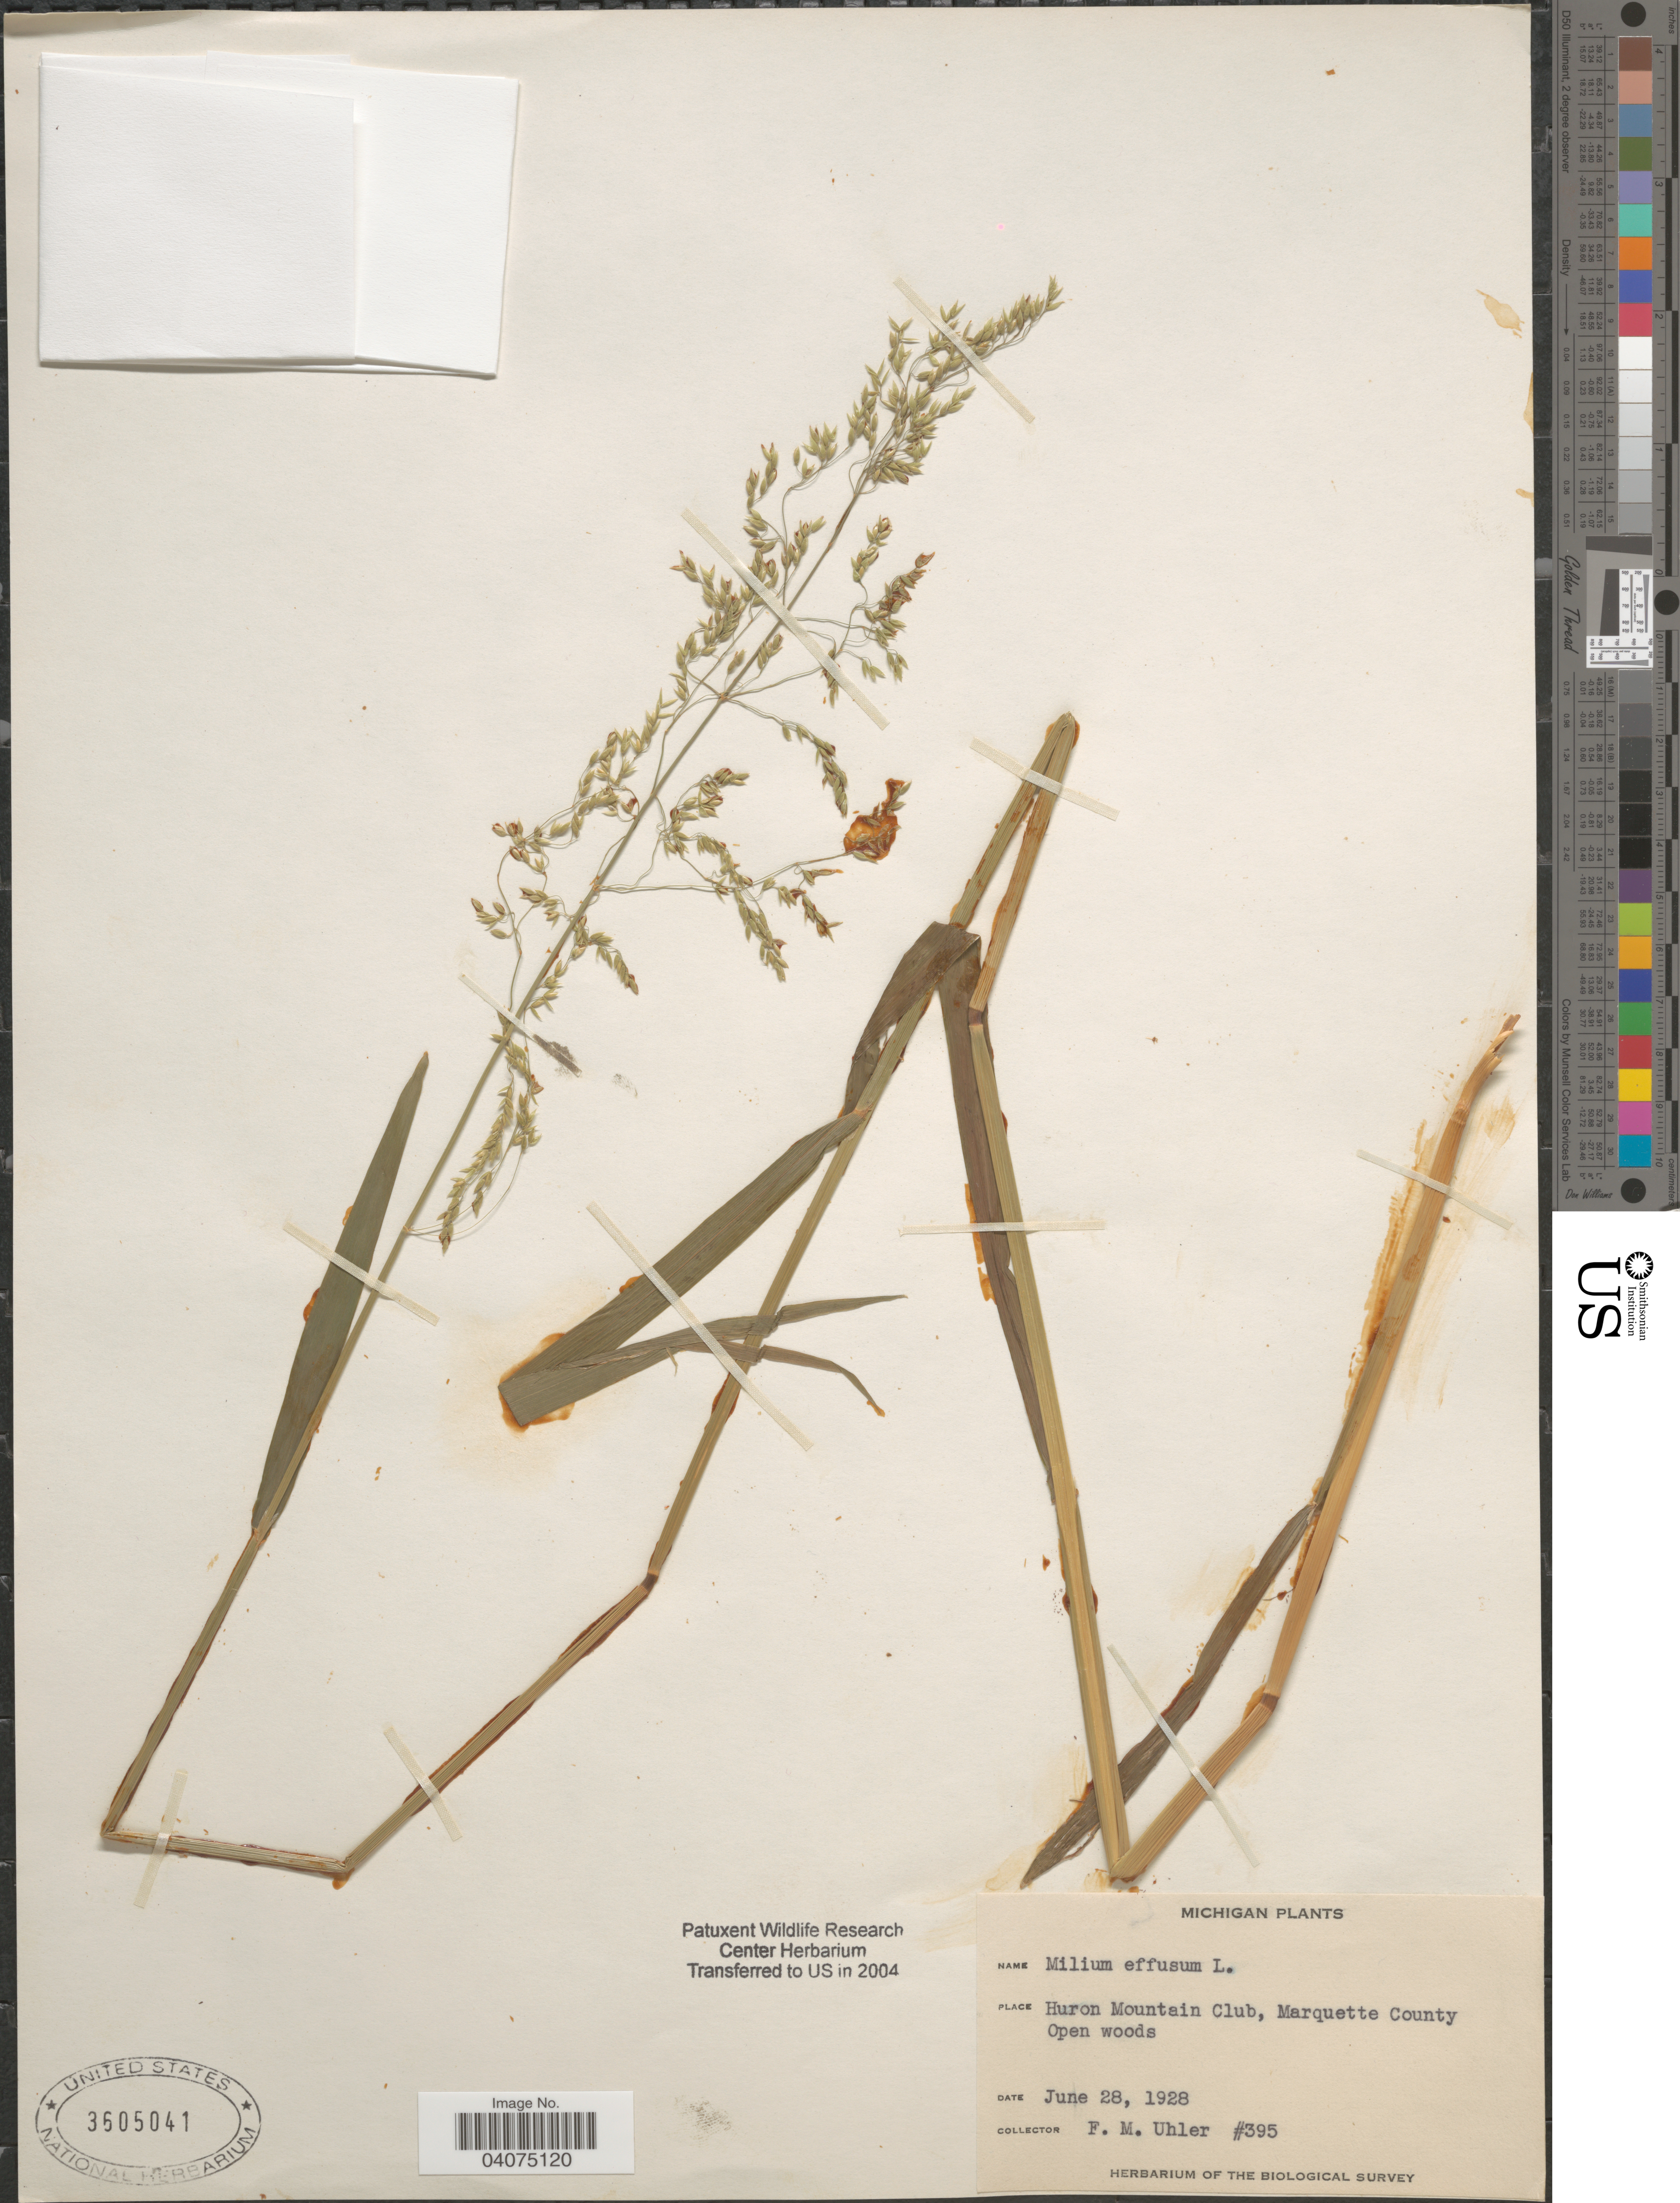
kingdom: Plantae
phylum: Tracheophyta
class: Liliopsida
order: Poales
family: Poaceae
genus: Milium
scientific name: Milium effusum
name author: L.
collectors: F. M. Uhler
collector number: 395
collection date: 1928-06-28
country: United States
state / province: Michigan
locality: Huron Mountain Club, Marquette County. Open woods. Herbarium of the Biological Survey.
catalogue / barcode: US 3605041